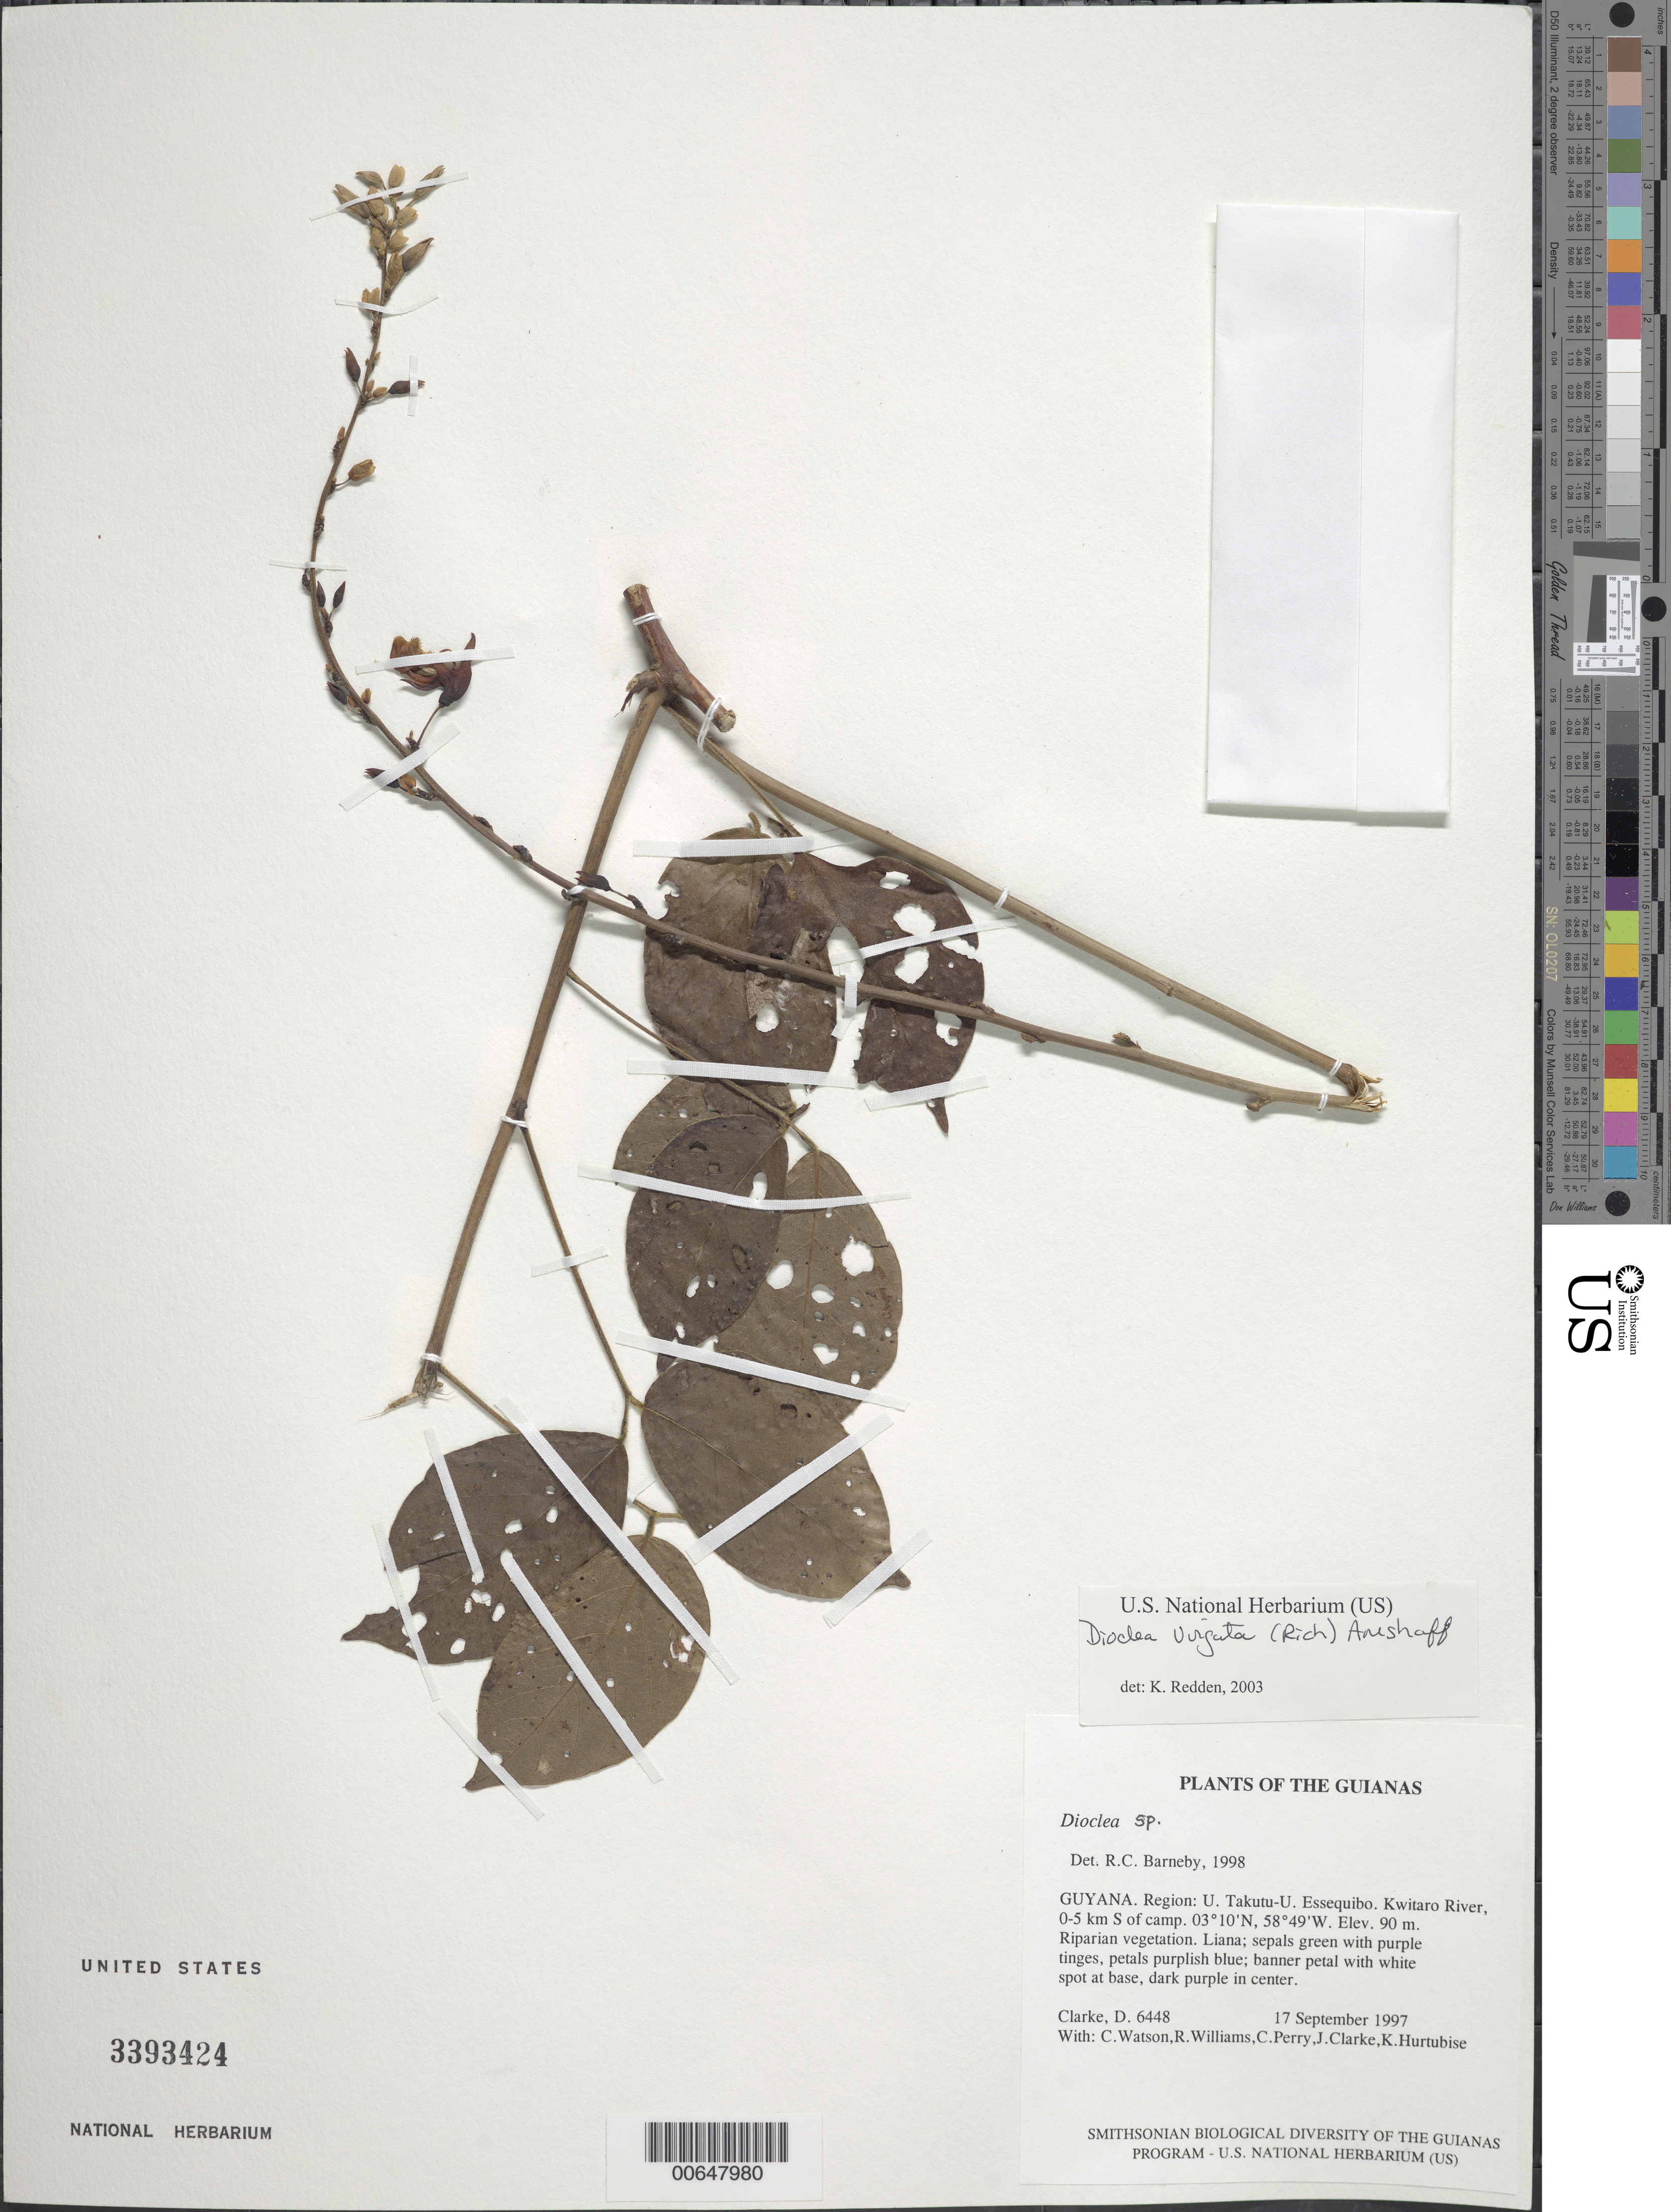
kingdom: Plantae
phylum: Tracheophyta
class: Magnoliopsida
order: Fabales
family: Fabaceae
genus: Dioclea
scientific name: Dioclea virgata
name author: (Rich.) Amshoff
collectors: D. Clarke, C. Watson, R. Williams, C. Perry & et al.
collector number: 6448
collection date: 1997-09-17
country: Guyana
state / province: U. Takutu-U. Essequibo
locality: Region. Kwitaro River, 0-5 km S of Camp. The Guianas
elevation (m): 90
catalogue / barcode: US 3393424